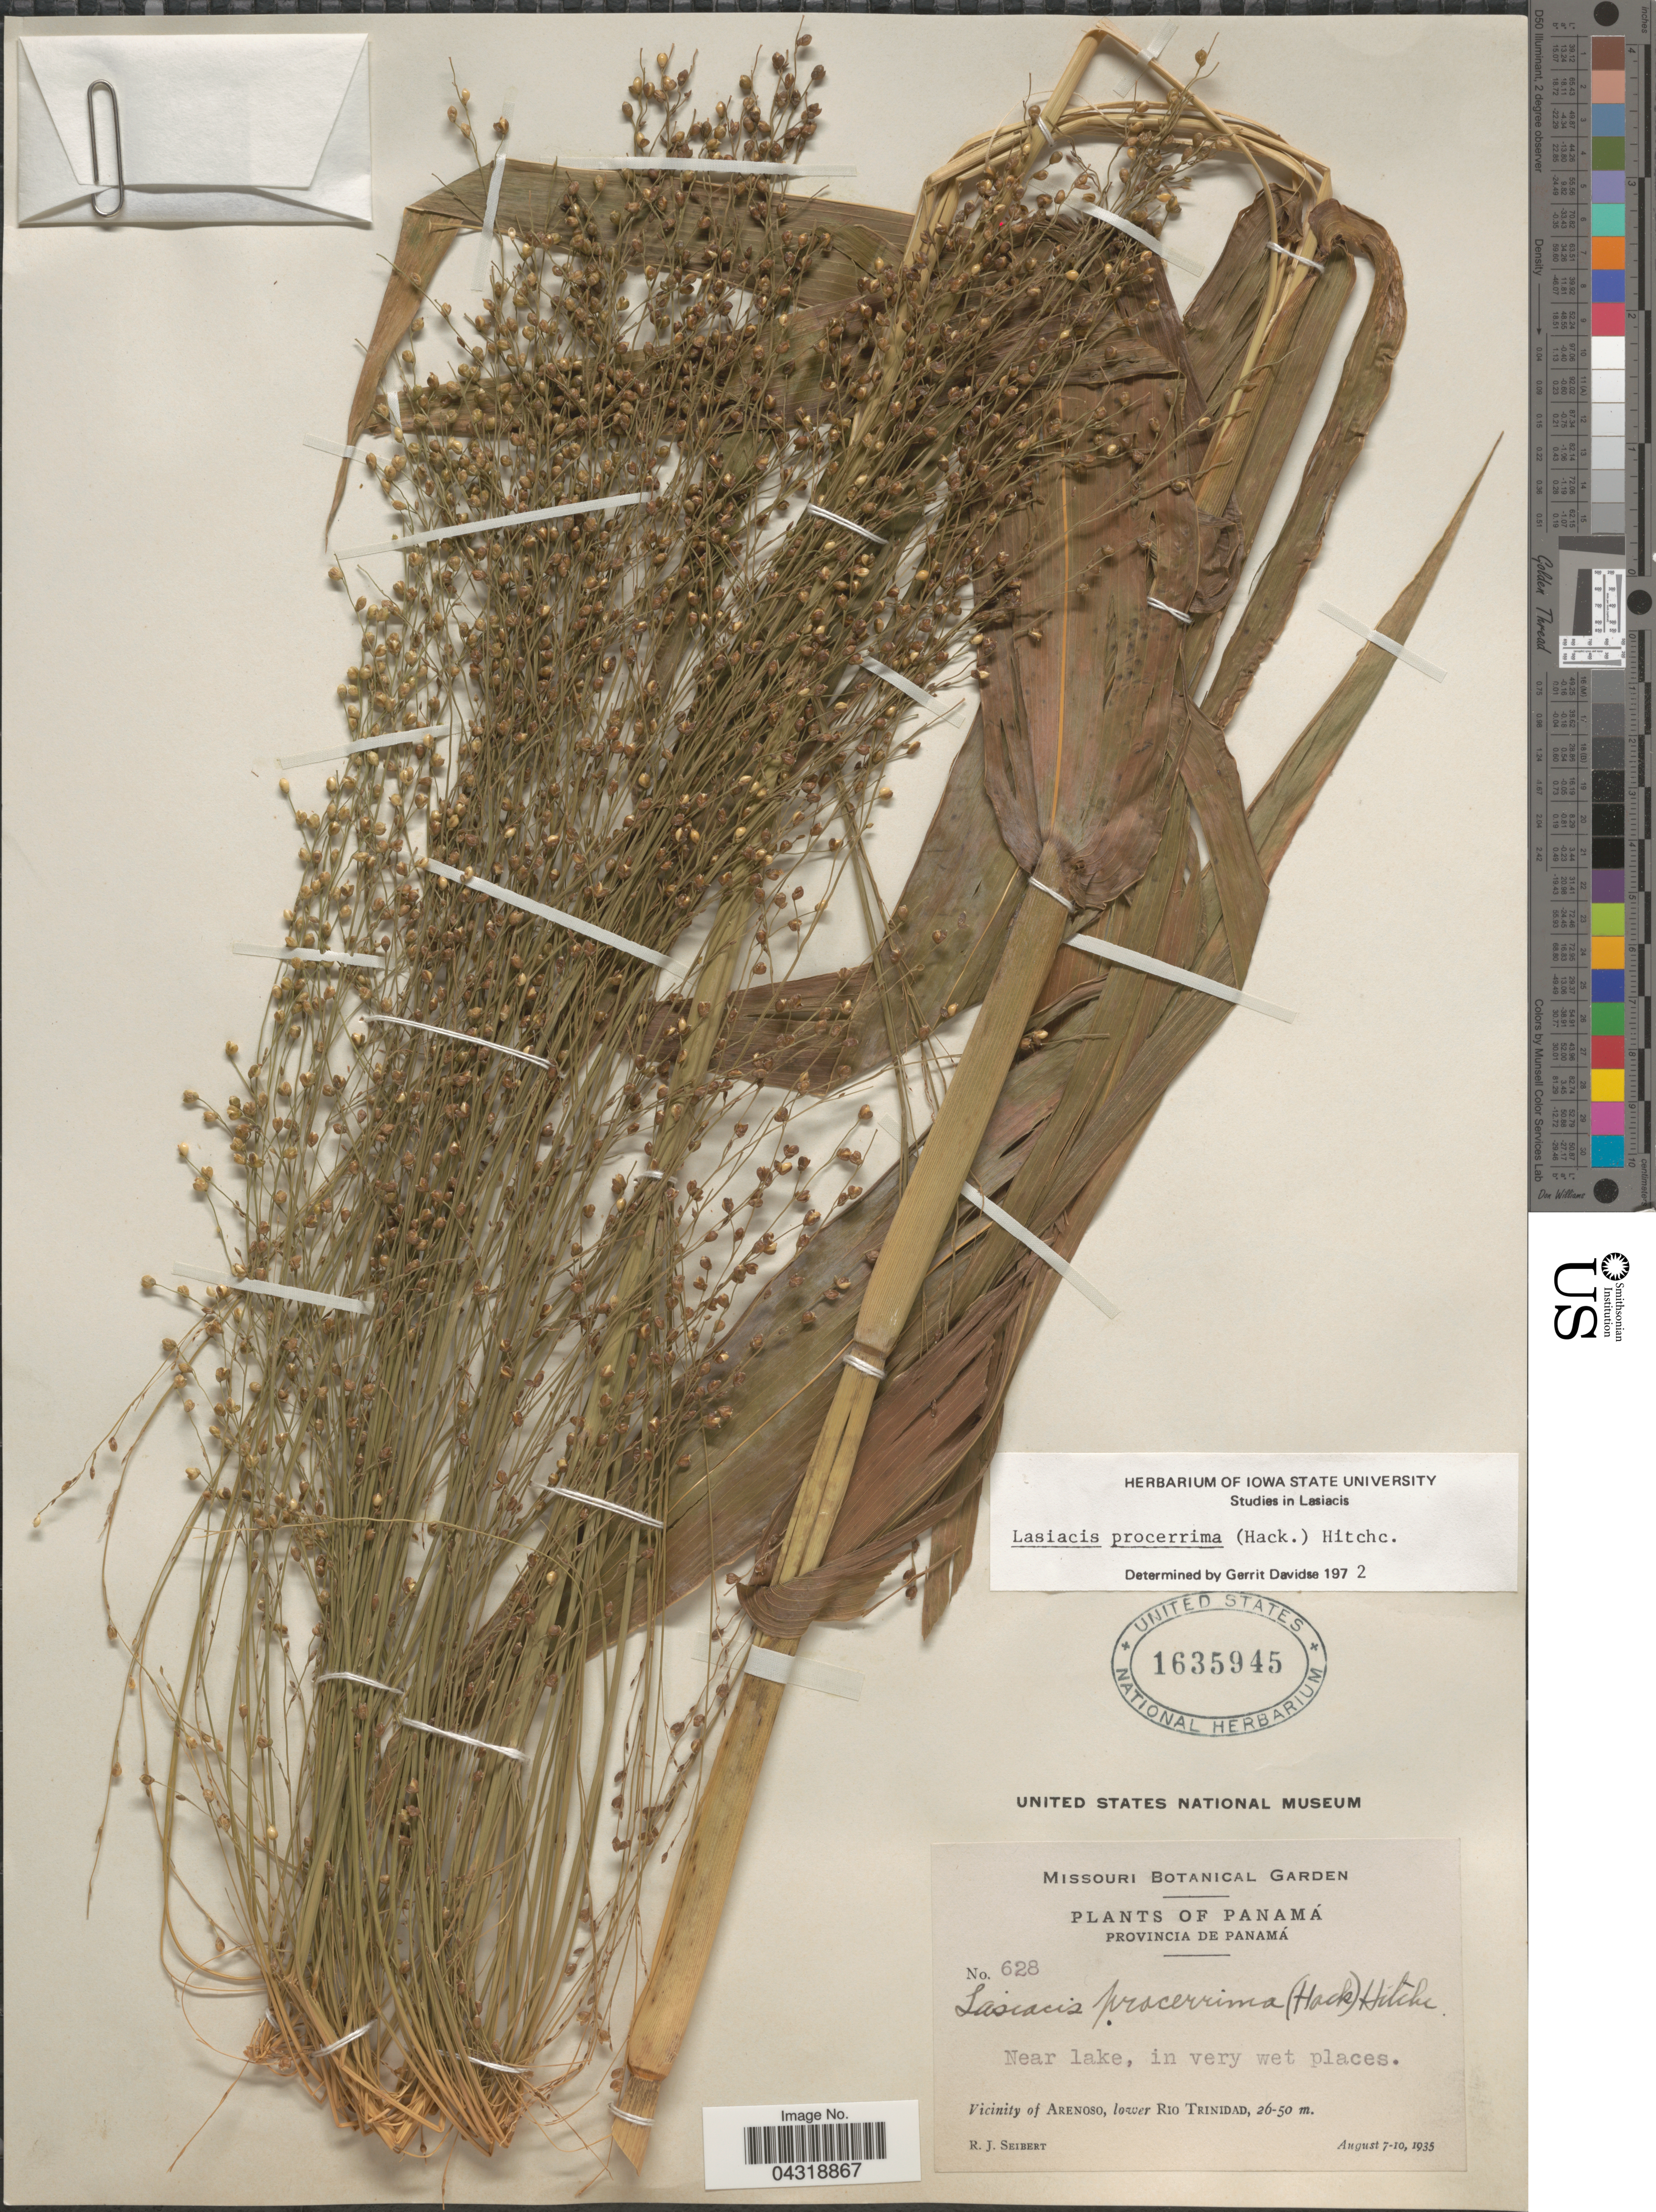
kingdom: Plantae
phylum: Tracheophyta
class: Liliopsida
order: Poales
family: Poaceae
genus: Lasiacis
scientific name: Lasiacis procerrima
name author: (Hack.) Hitchc.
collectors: R. J. Seibert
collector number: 628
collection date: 1935-08-07/1935-08-10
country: Panama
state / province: Panamá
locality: Vicinity of Arenoso, lower Rio Trinidad.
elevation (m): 26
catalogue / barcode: US 1635945